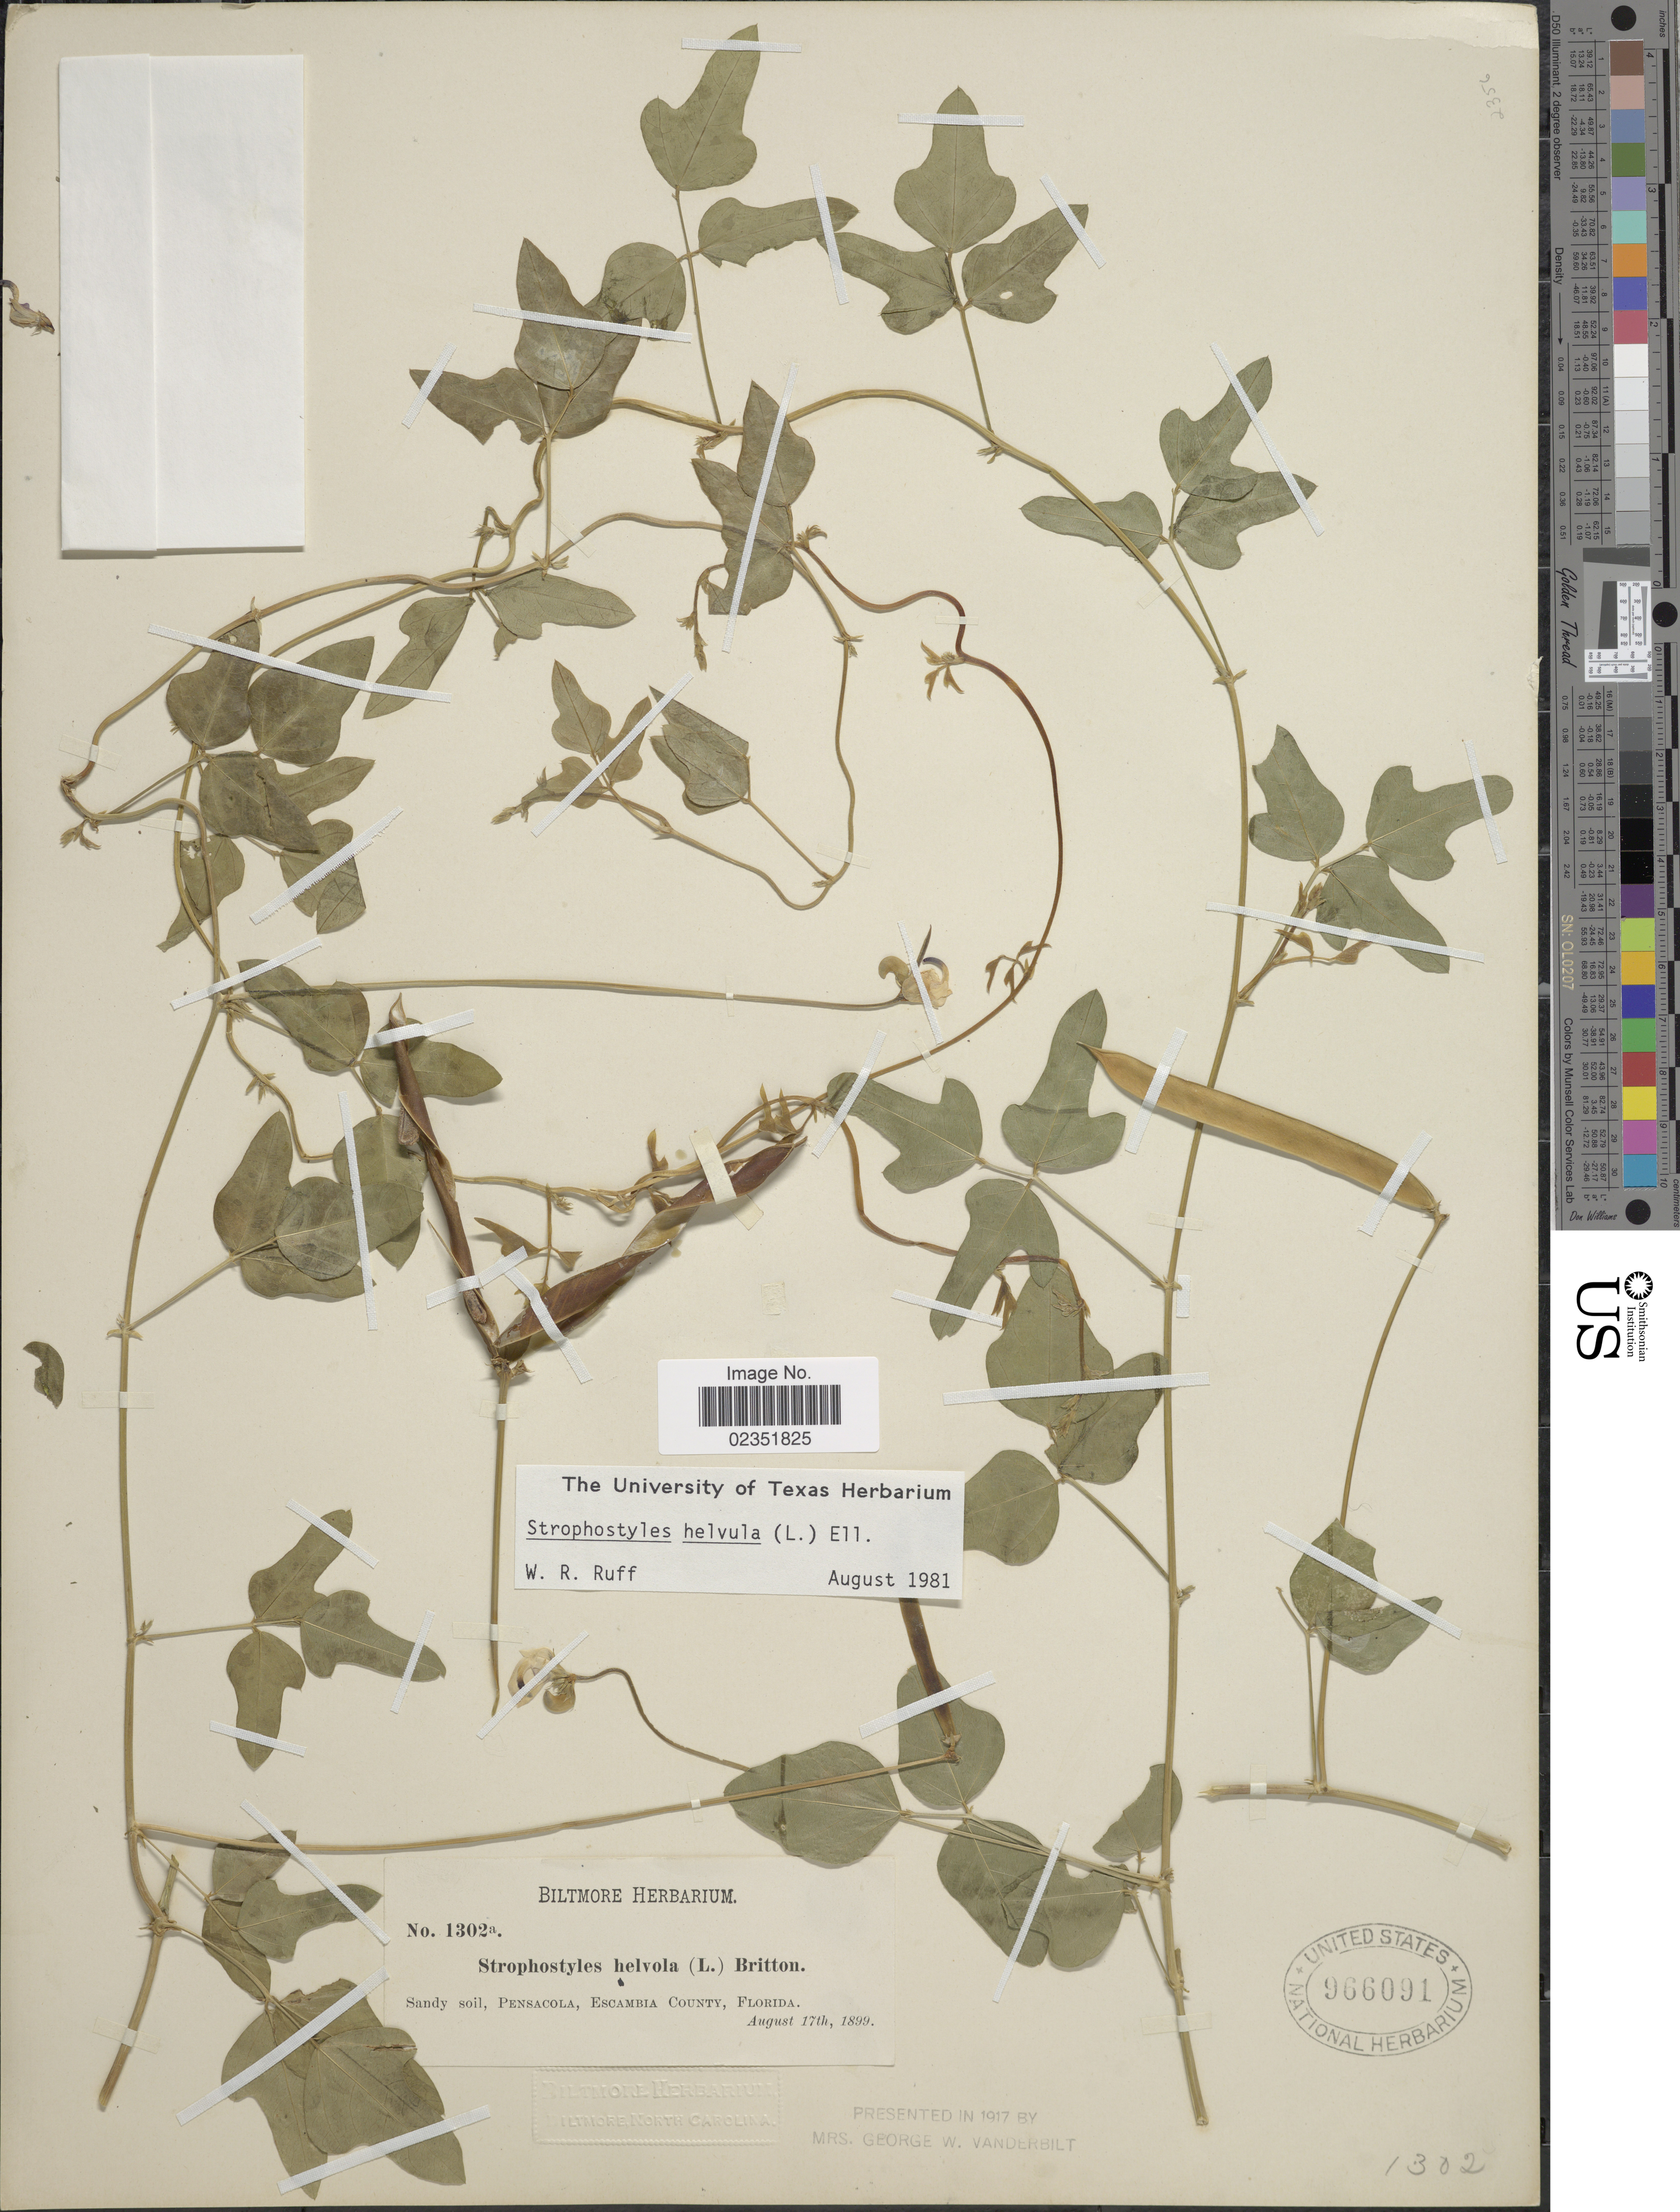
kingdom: Plantae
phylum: Tracheophyta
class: Magnoliopsida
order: Fabales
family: Fabaceae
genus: Strophostyles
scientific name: Strophostyles helvola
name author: (L.) Elliott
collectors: ex herb. Biltmore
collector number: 1302a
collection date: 1899-08-17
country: United States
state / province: Florida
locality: Sandy soil, Pensacola, Escambia County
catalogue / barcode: US 966091